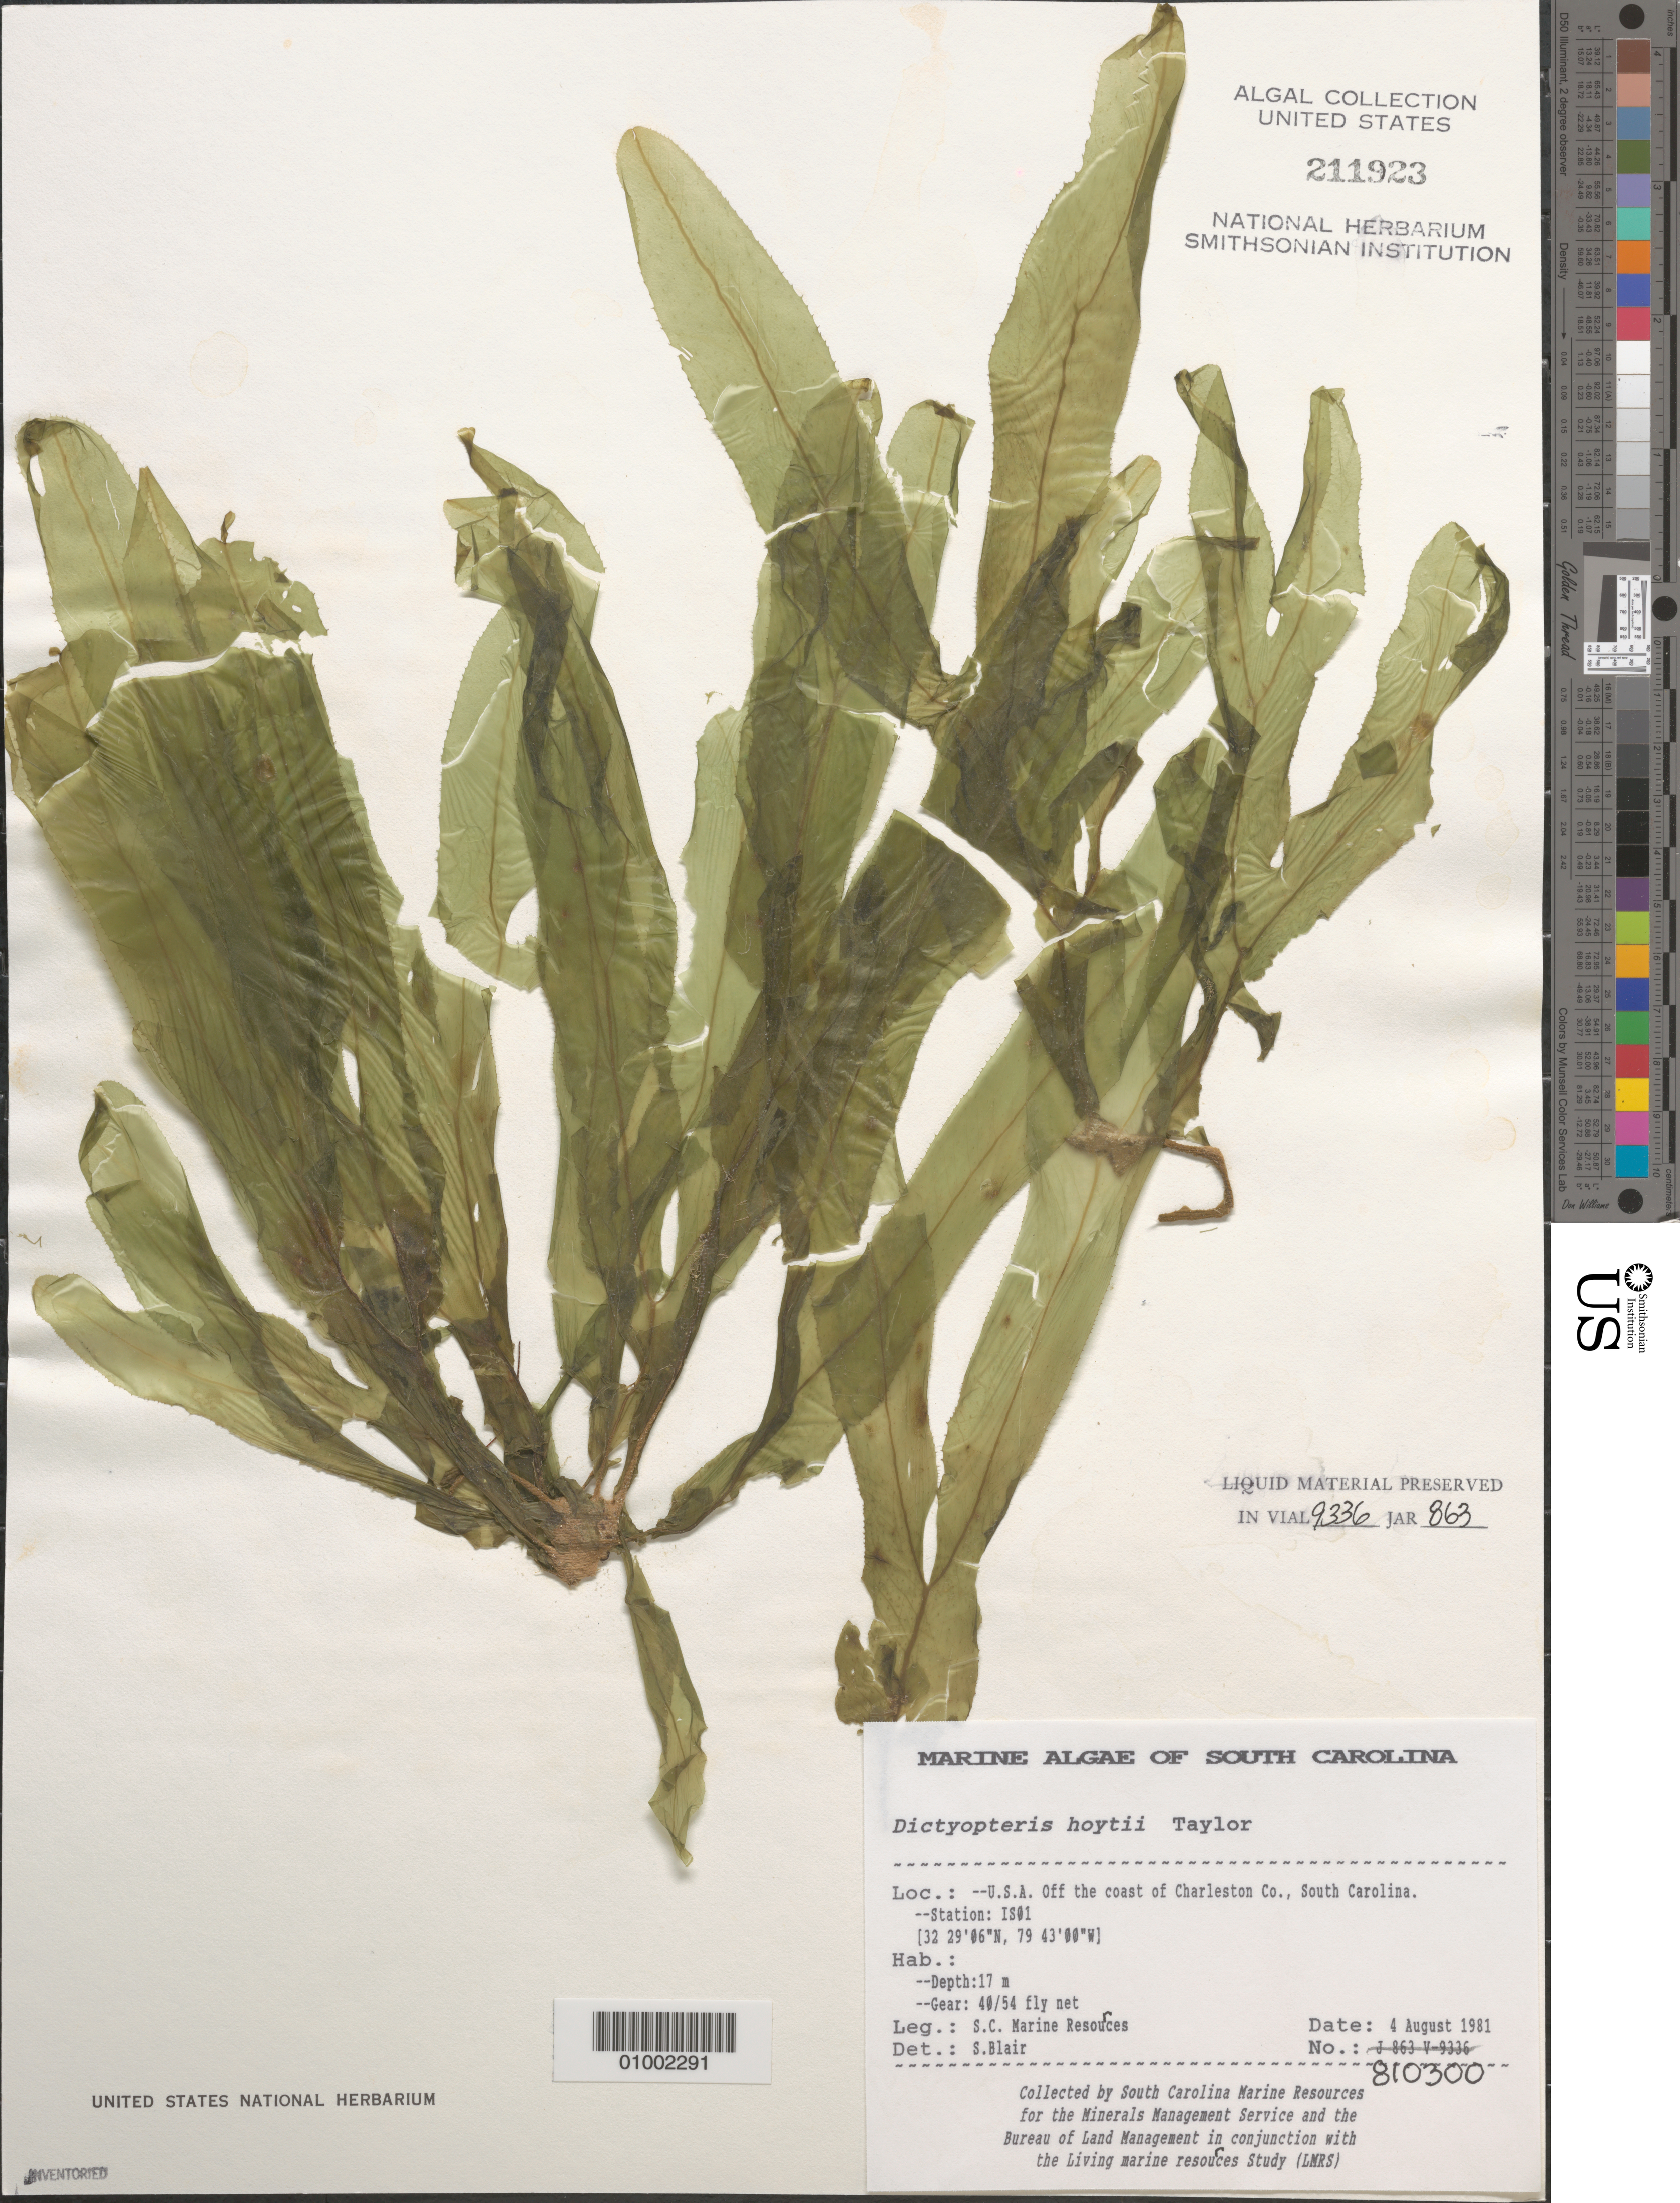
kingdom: Chromista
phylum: Ochrophyta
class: Phaeophyceae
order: Dictyotales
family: Dictyotaceae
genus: Dictyopteris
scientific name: Dictyopteris hoytii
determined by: Blair, S. M.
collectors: South Carolina Marine Resources for BLM/MMS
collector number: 810300 (Station IS01)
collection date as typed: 04 Aug 1981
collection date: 1981-08-04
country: United States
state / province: South Carolina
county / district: Charleston County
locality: Off coast of Charleston County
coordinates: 32 29'06" N, 79 43'00" W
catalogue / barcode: US 211923